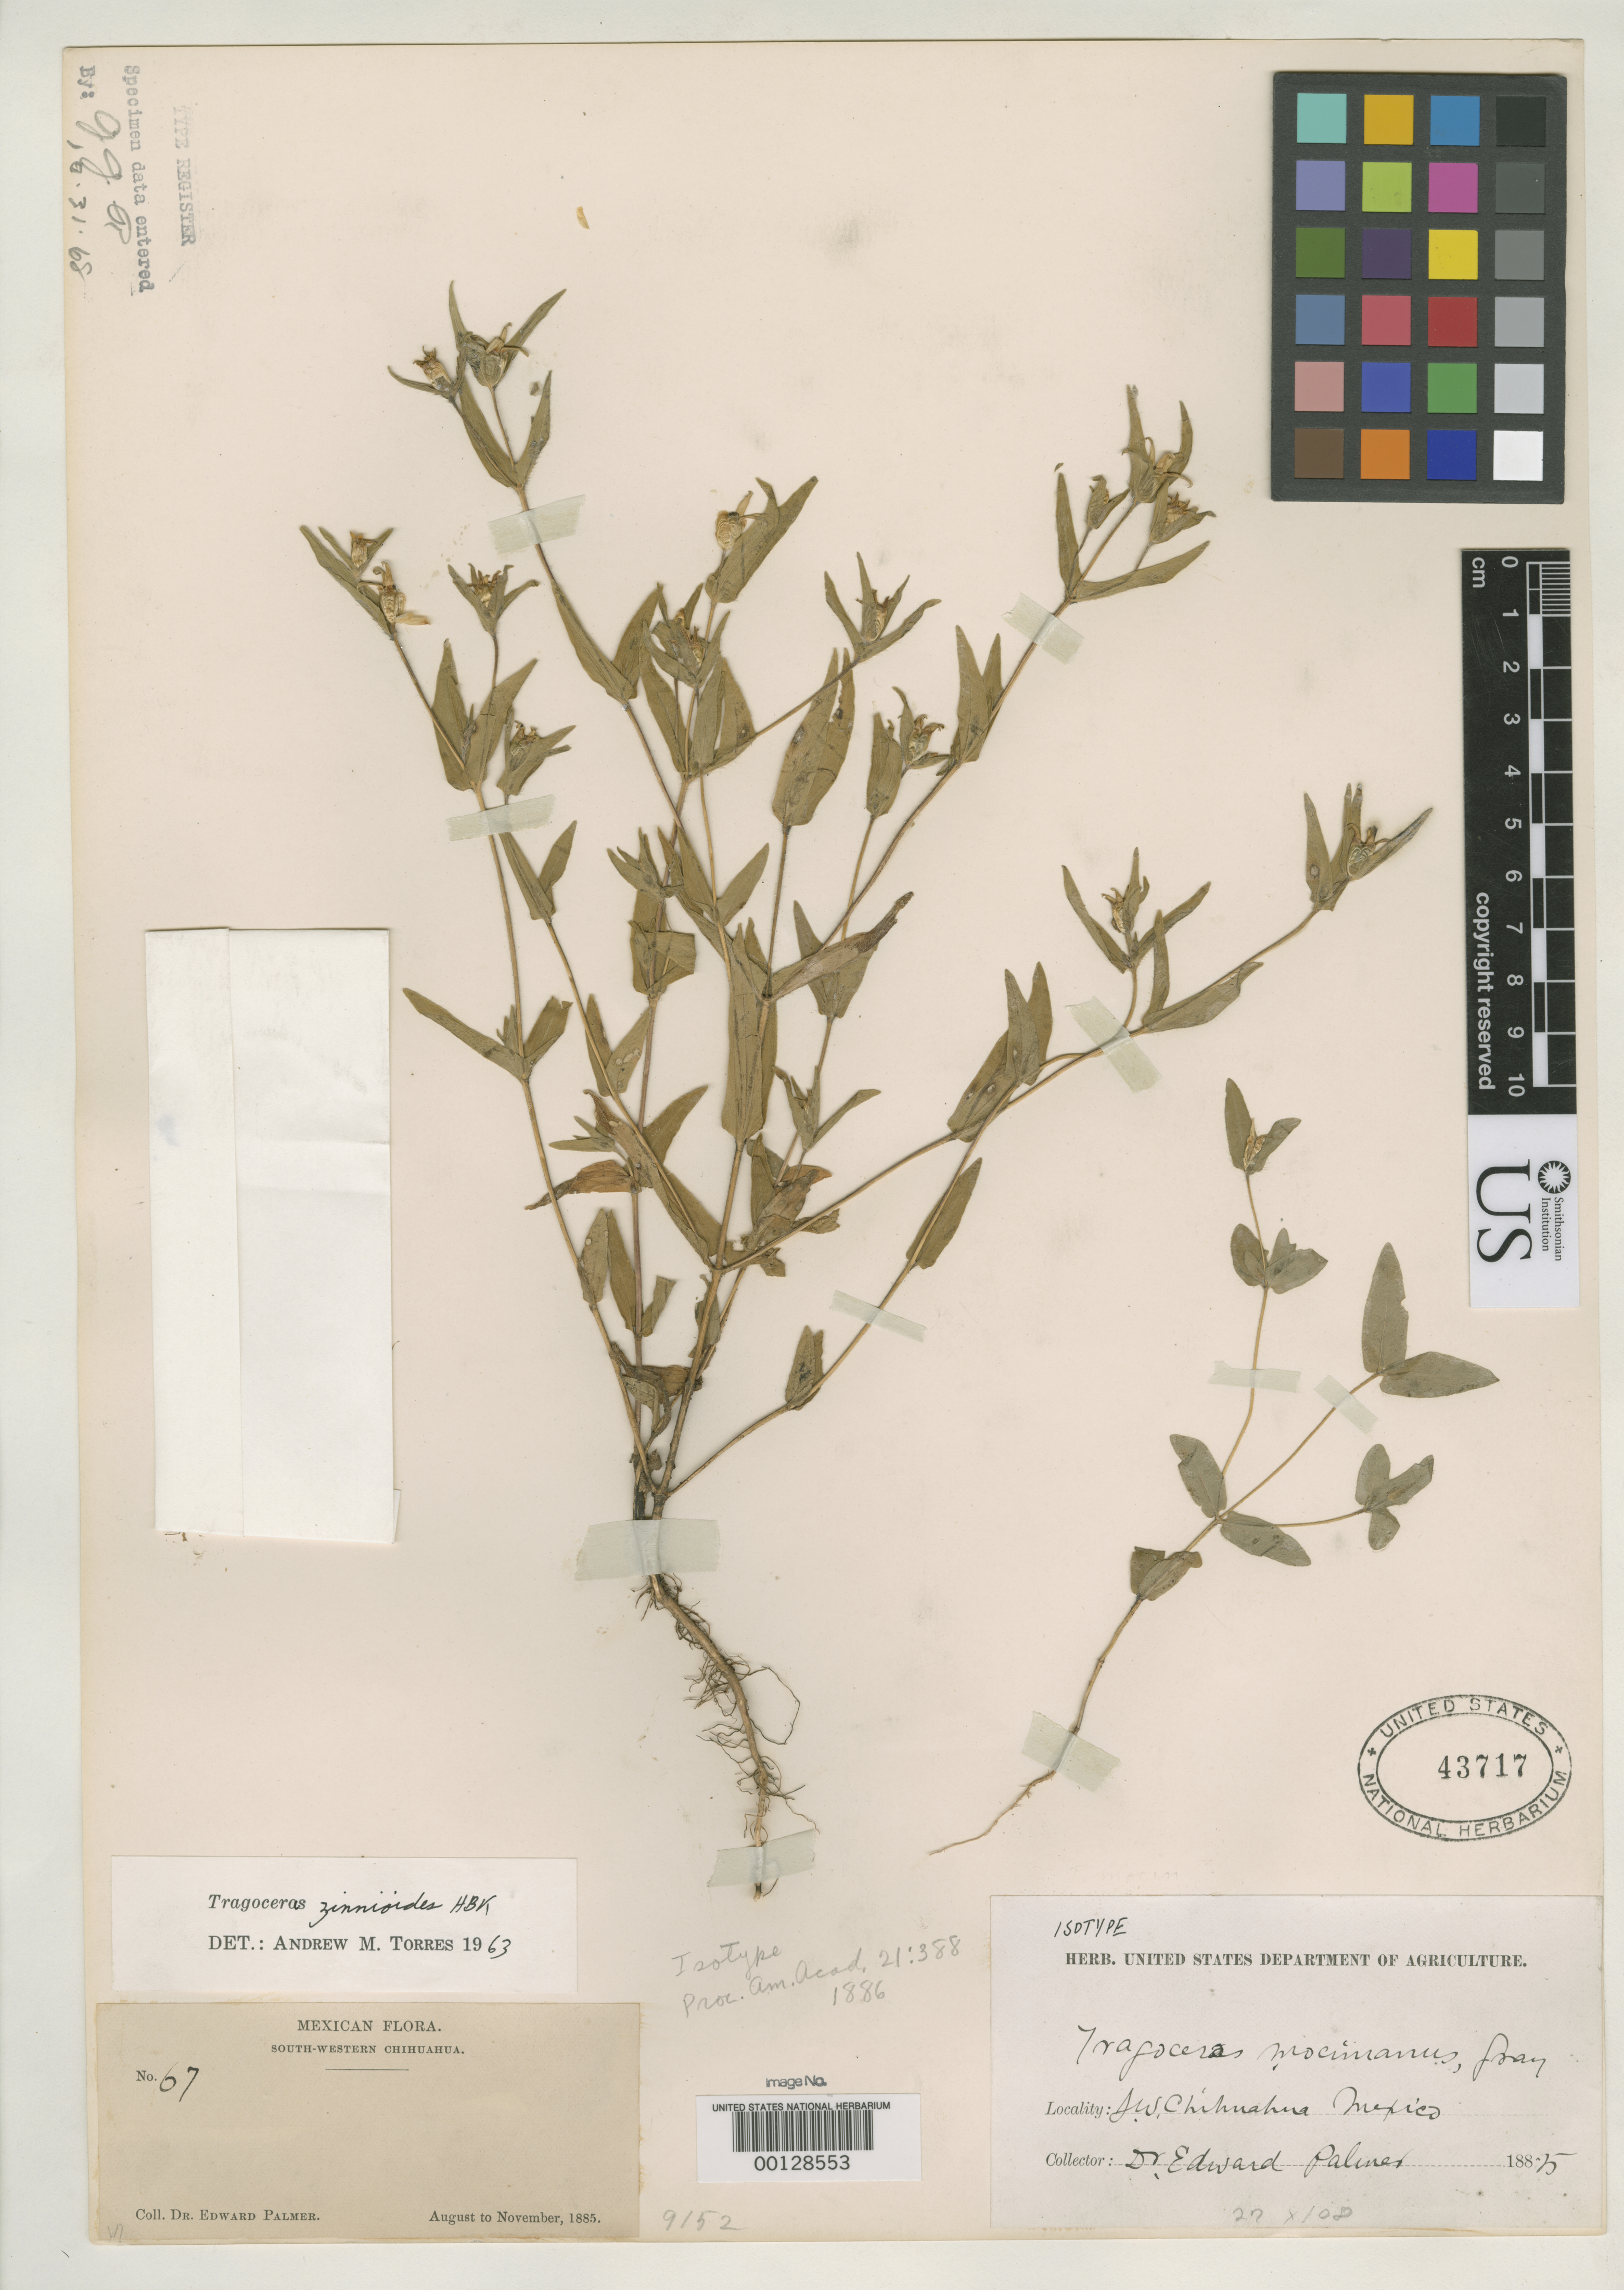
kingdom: Plantae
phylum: Tracheophyta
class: Magnoliopsida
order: Asterales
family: Asteraceae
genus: Tragoceros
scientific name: Tragoceros mocinianus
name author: A. Gray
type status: Isotype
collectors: E. Palmer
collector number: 67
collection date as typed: Aug 1885 to -- Nov 1885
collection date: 1885-08/1885-11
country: Mexico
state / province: Chihuahua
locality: "hills at San Jose, south of Batopilas".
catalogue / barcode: US 43717